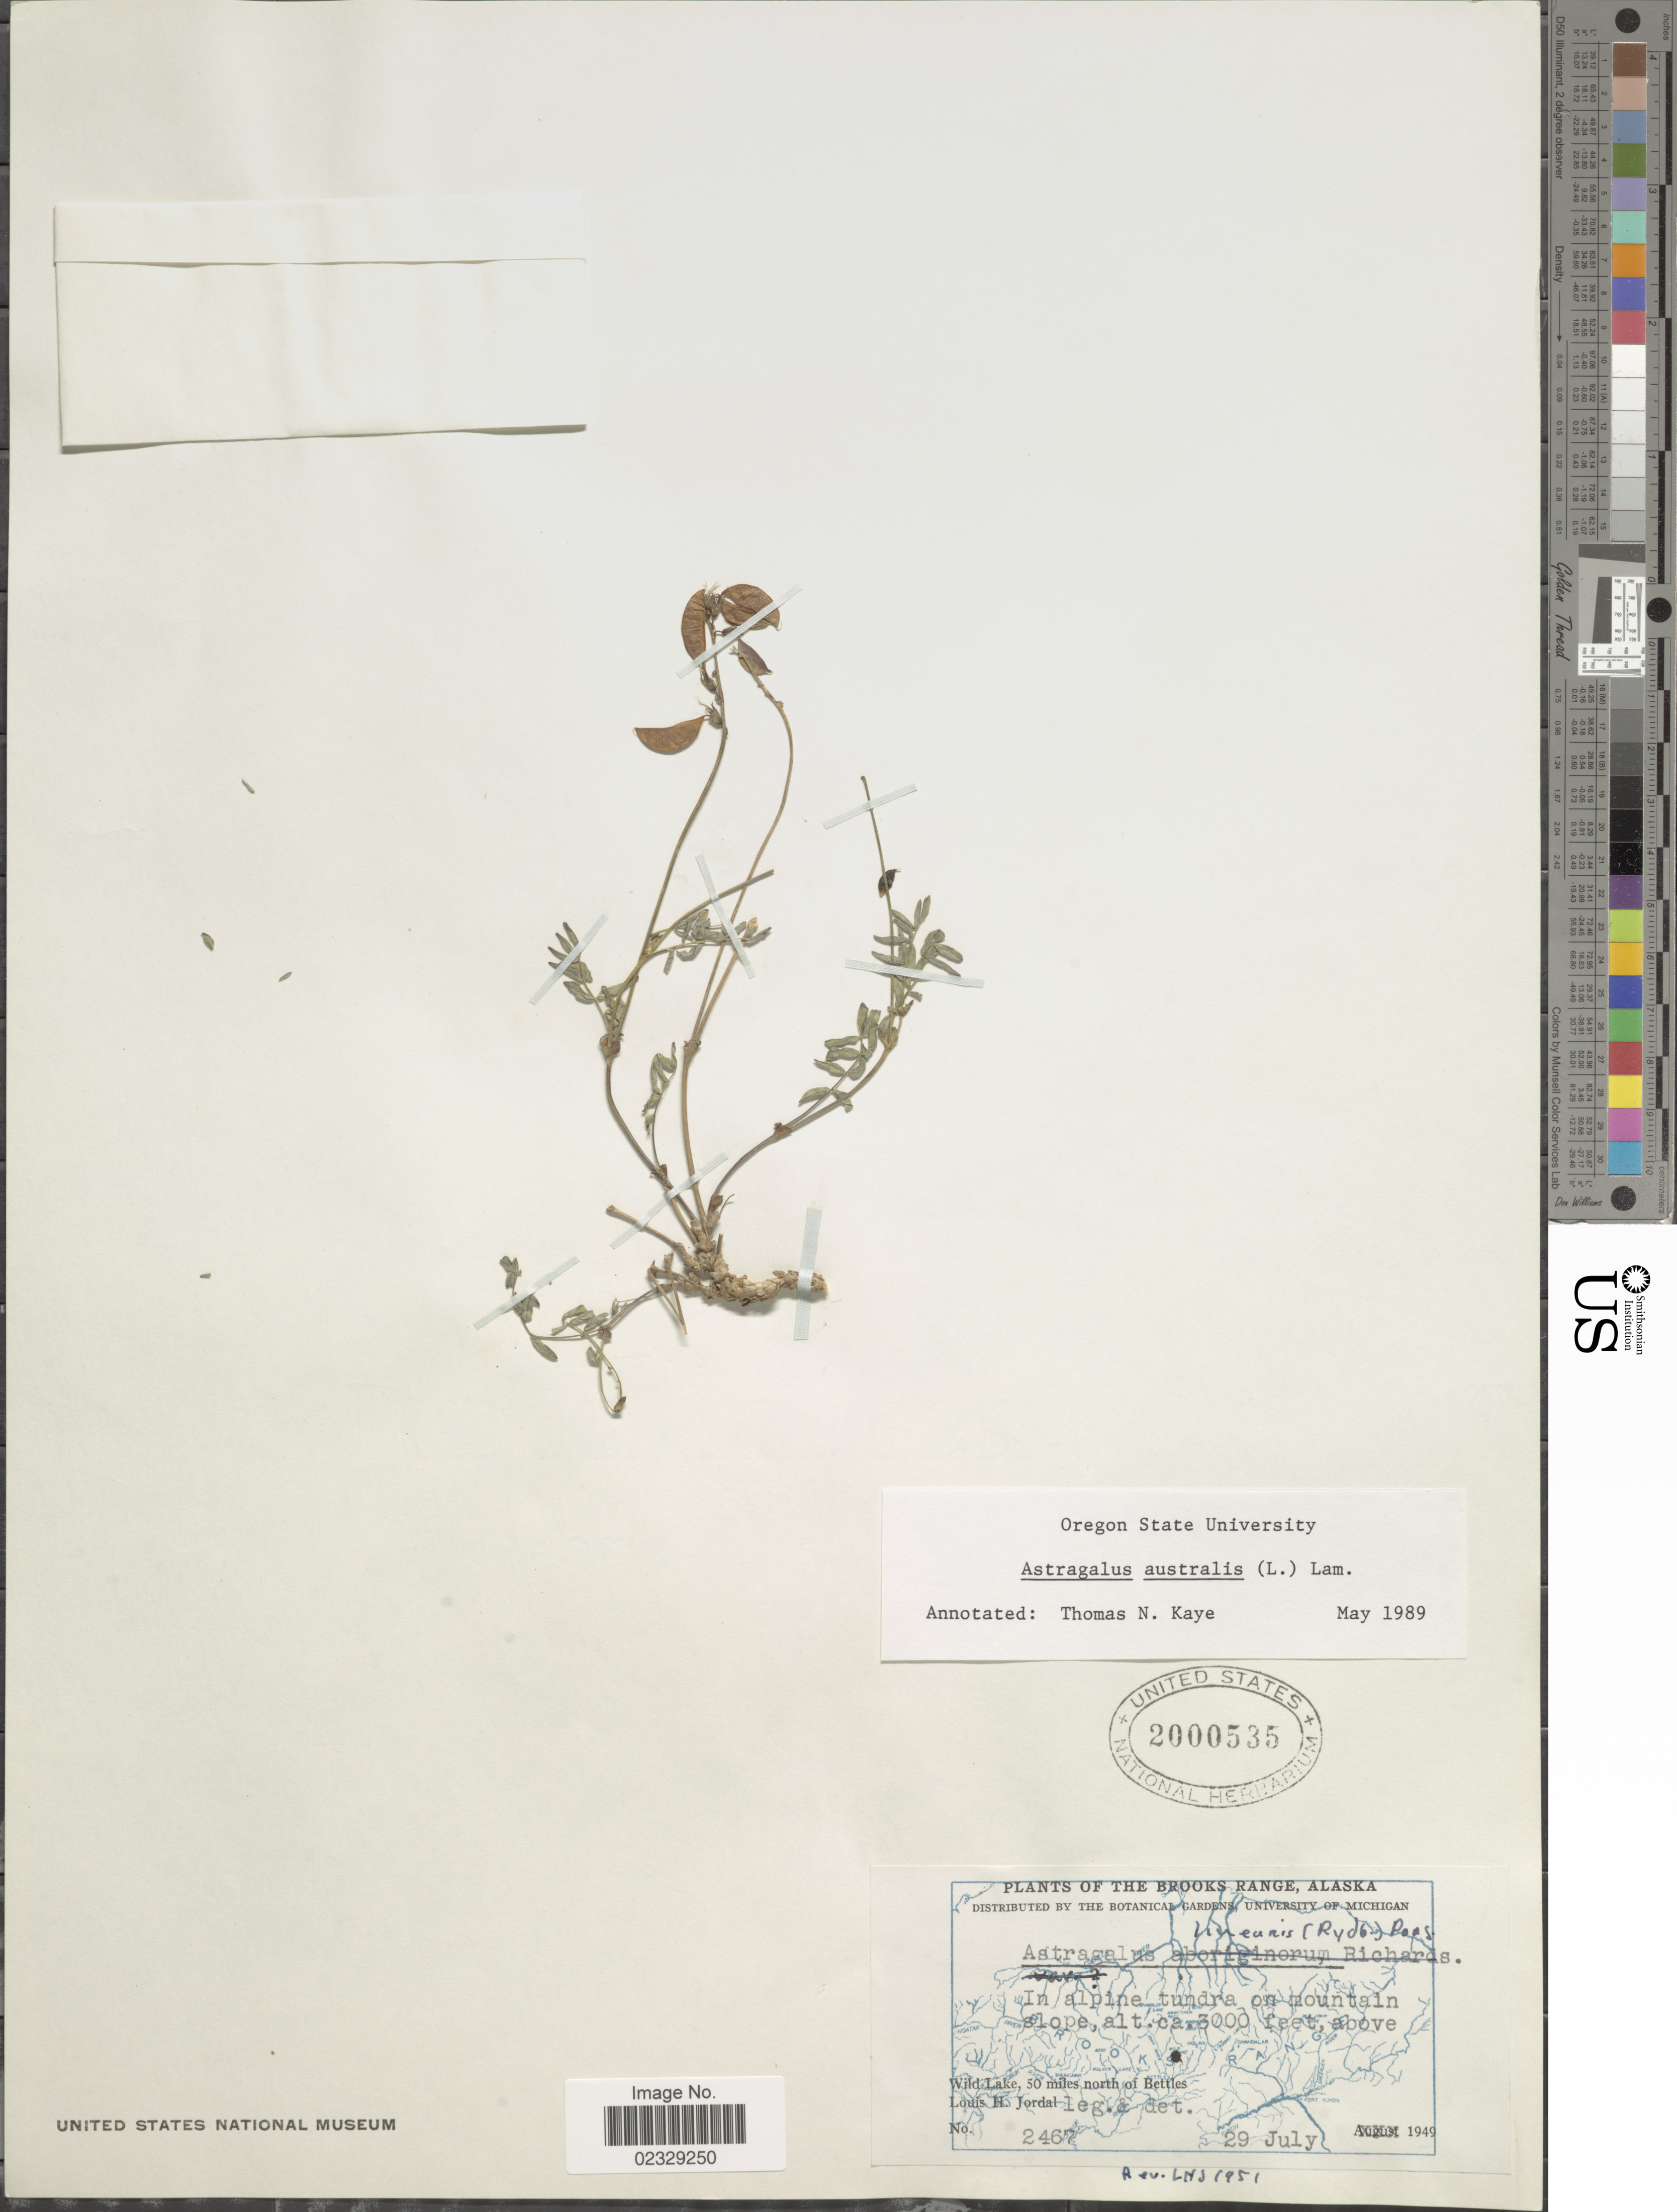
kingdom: Plantae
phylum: Tracheophyta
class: Magnoliopsida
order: Fabales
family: Fabaceae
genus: Astragalus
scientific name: Astragalus australis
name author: (L.) Lam.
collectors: L. Jordal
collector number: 2467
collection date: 1949-07-29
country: United States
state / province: Alaska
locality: Brooks Range, in alpine tundra on mountain, Wild Lake, 50 miles north of Betles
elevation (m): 914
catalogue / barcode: US 2000535